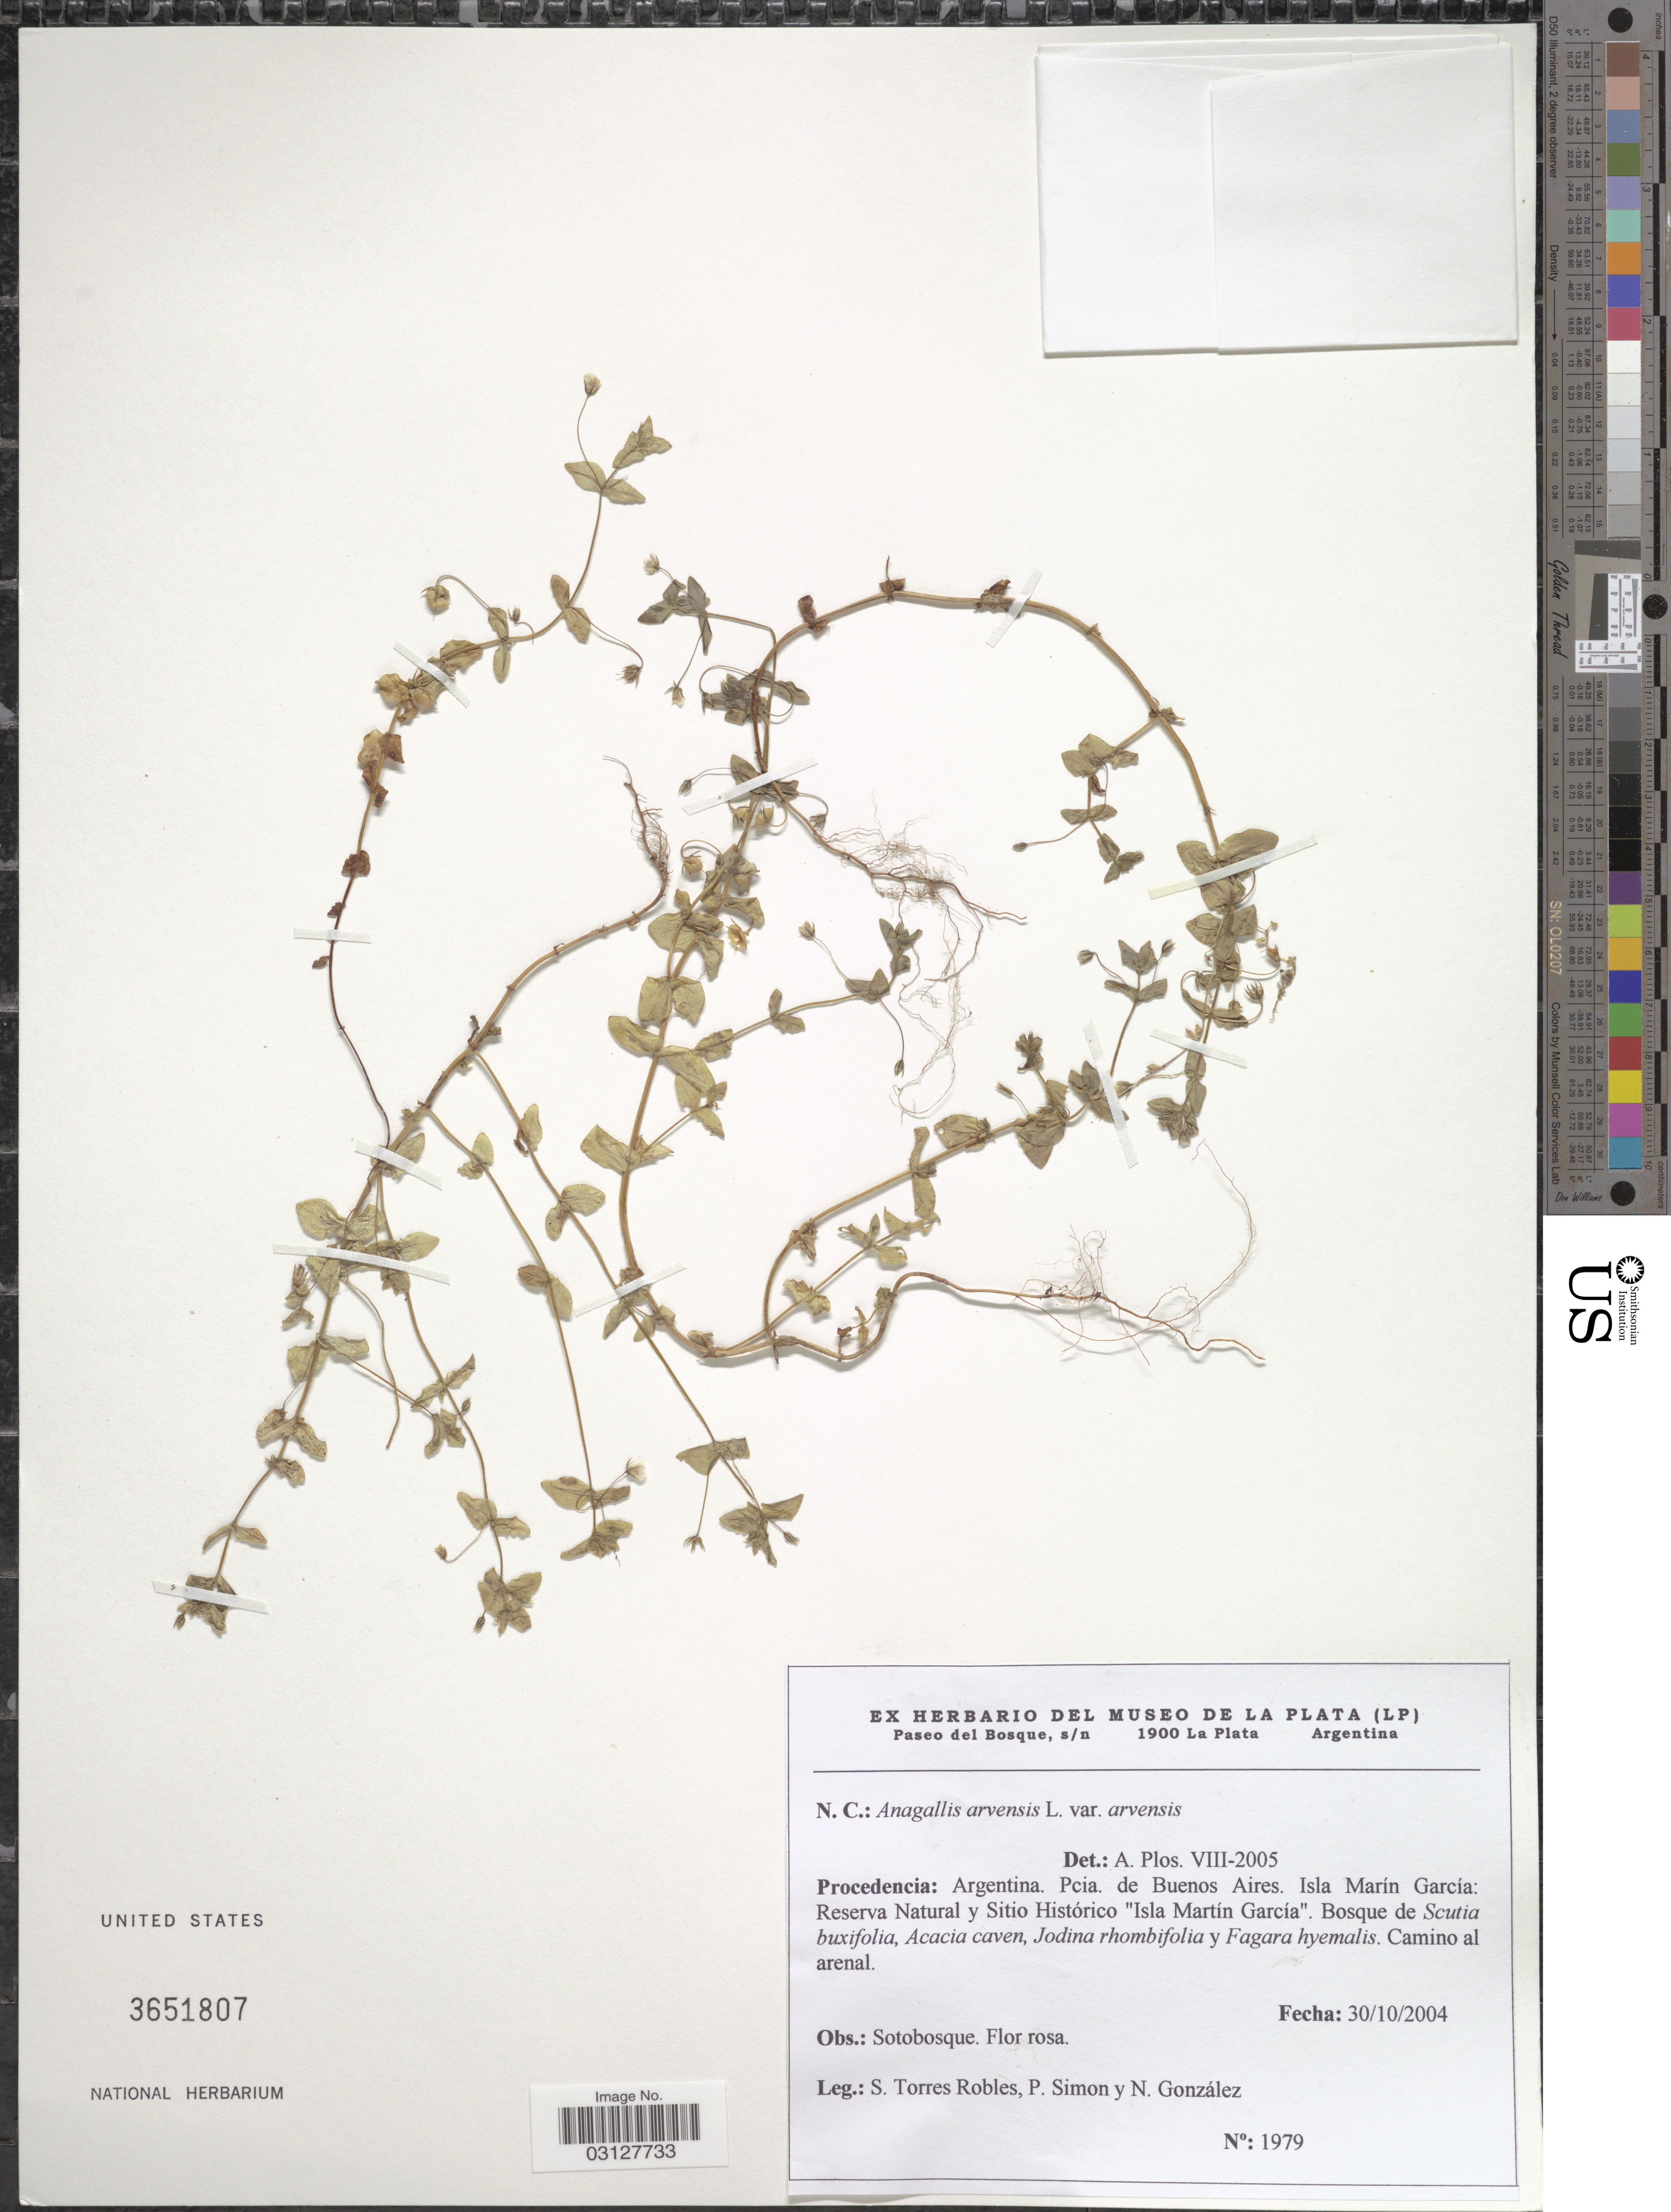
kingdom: Plantae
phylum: Tracheophyta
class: Magnoliopsida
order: Ericales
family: Primulaceae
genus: Anagallis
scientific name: Anagallis arvensis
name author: L.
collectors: S. Torres Robles, P. Simon & N. Gonzalez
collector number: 1979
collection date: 2004-10-30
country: Argentina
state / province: Buenos Aires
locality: Pcia. de Buenos Aires, Isla Marín García: Reserva Natural y Sitio Histórico "Isla Martín García".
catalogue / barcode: US 3651807